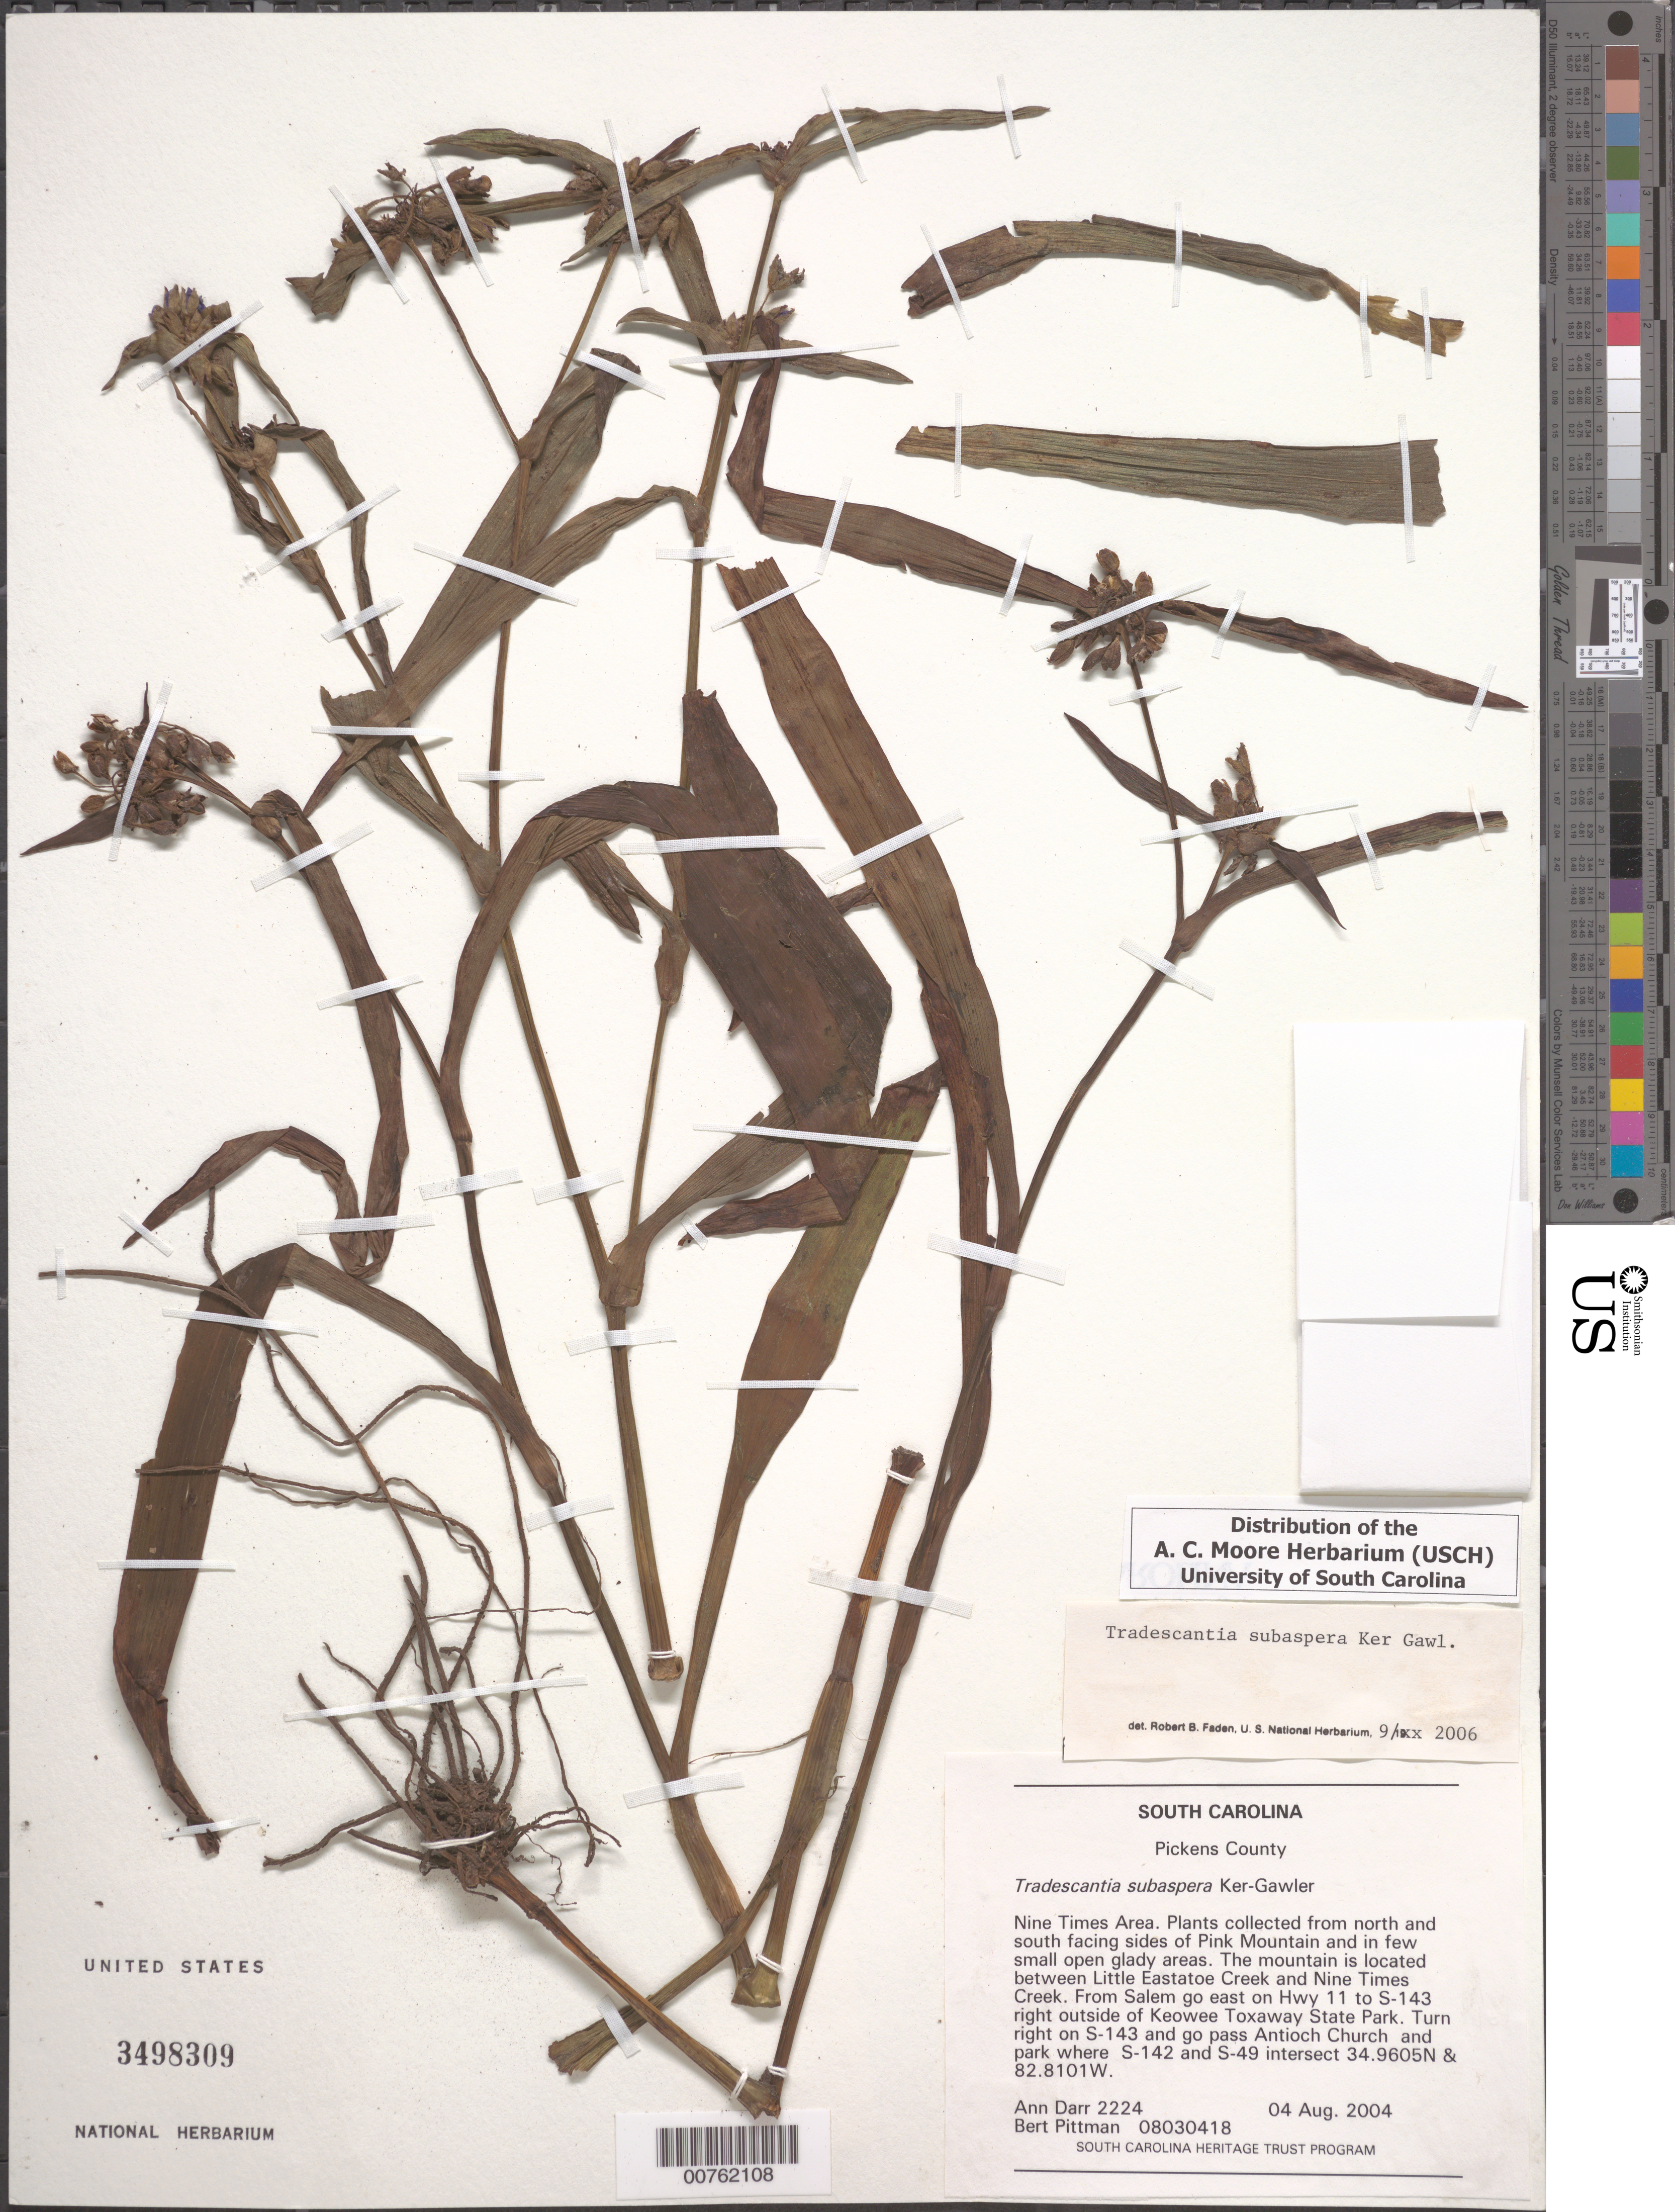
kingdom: Plantae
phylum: Tracheophyta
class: Liliopsida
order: Commelinales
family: Commelinaceae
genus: Tradescantia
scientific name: Tradescantia subaspera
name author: Ker Gawl.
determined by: Faden, Robert B., (US), Smithsonian Institution - National Museum of Natural History (UNITED STATES)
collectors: A. Darr & B. Pittman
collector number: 2224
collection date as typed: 04 Aug 2004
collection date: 2004-08-04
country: United States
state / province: South Carolina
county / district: Pickens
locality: Nine Times Area.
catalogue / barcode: US 3498309